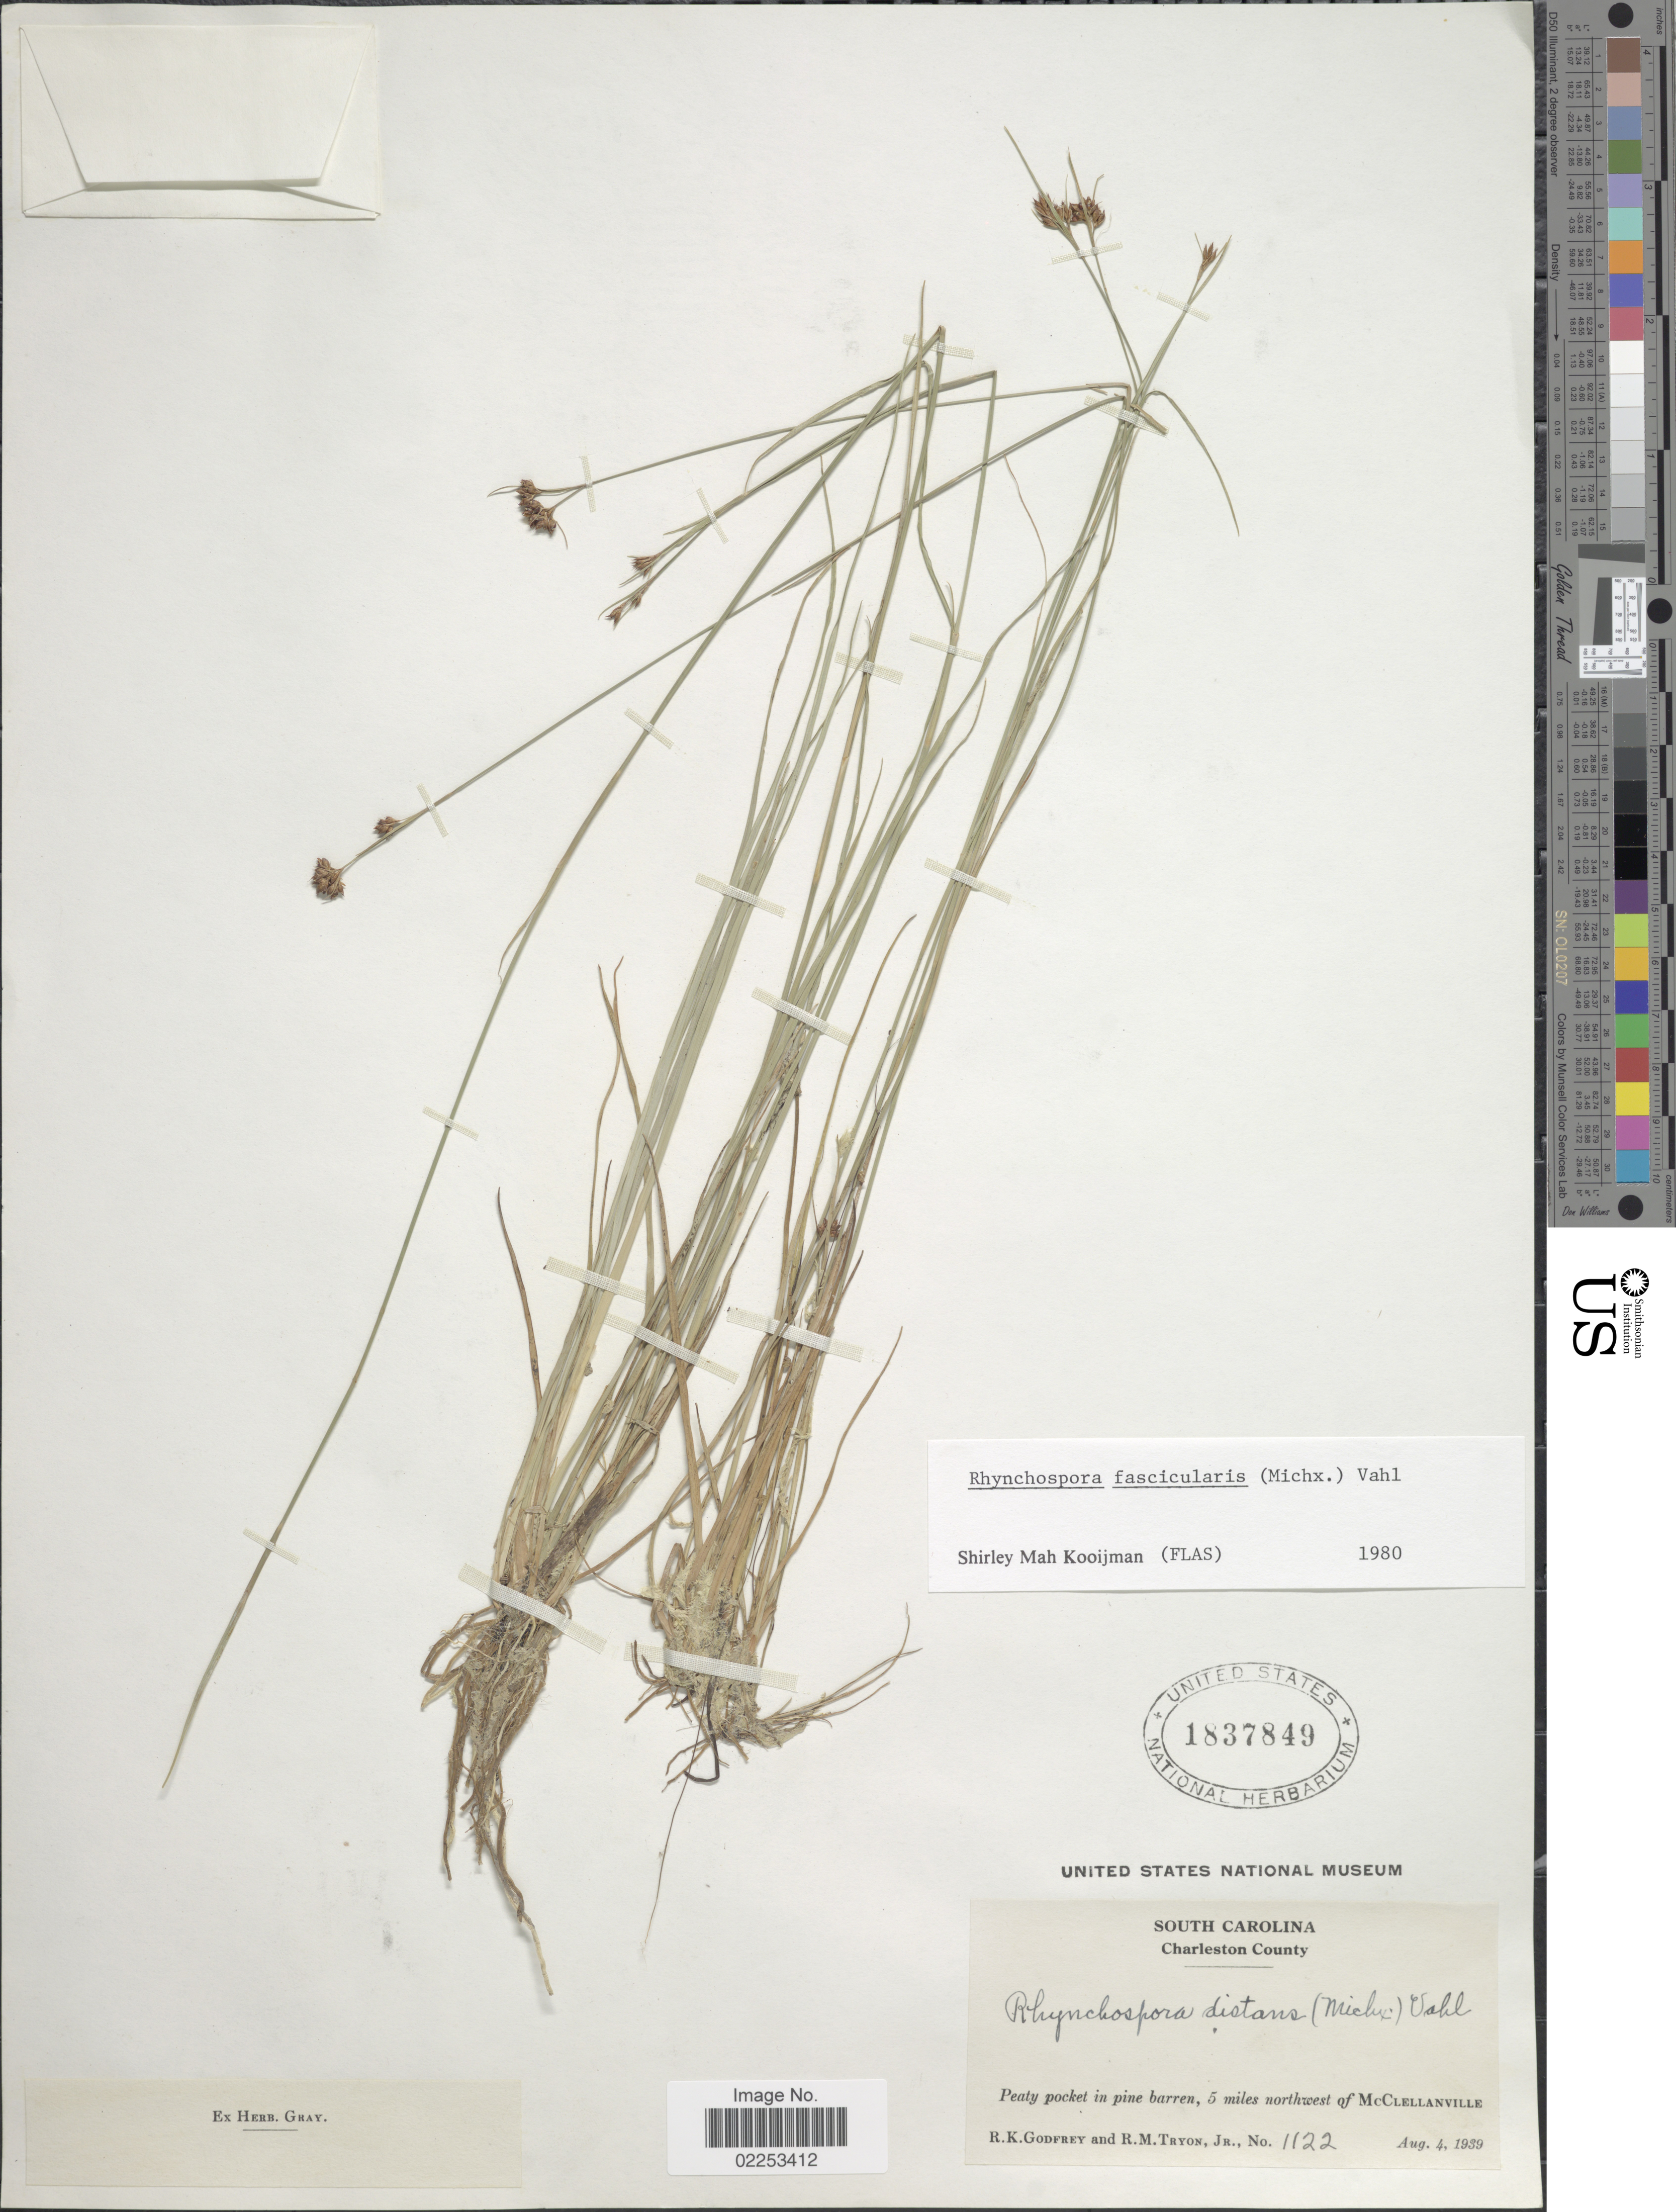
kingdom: Plantae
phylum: Tracheophyta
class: Liliopsida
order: Poales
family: Cyperaceae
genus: Rhynchospora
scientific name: Rhynchospora fascicularis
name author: (Michx.) Vahl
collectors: R. K. Godfrey & R. M. Tryon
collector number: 1122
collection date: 1939-08-04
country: United States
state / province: South Carolina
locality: Charleston County, Peaty pocket in pine barren, 5 miles northwest of McClellanville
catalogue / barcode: US 1837849